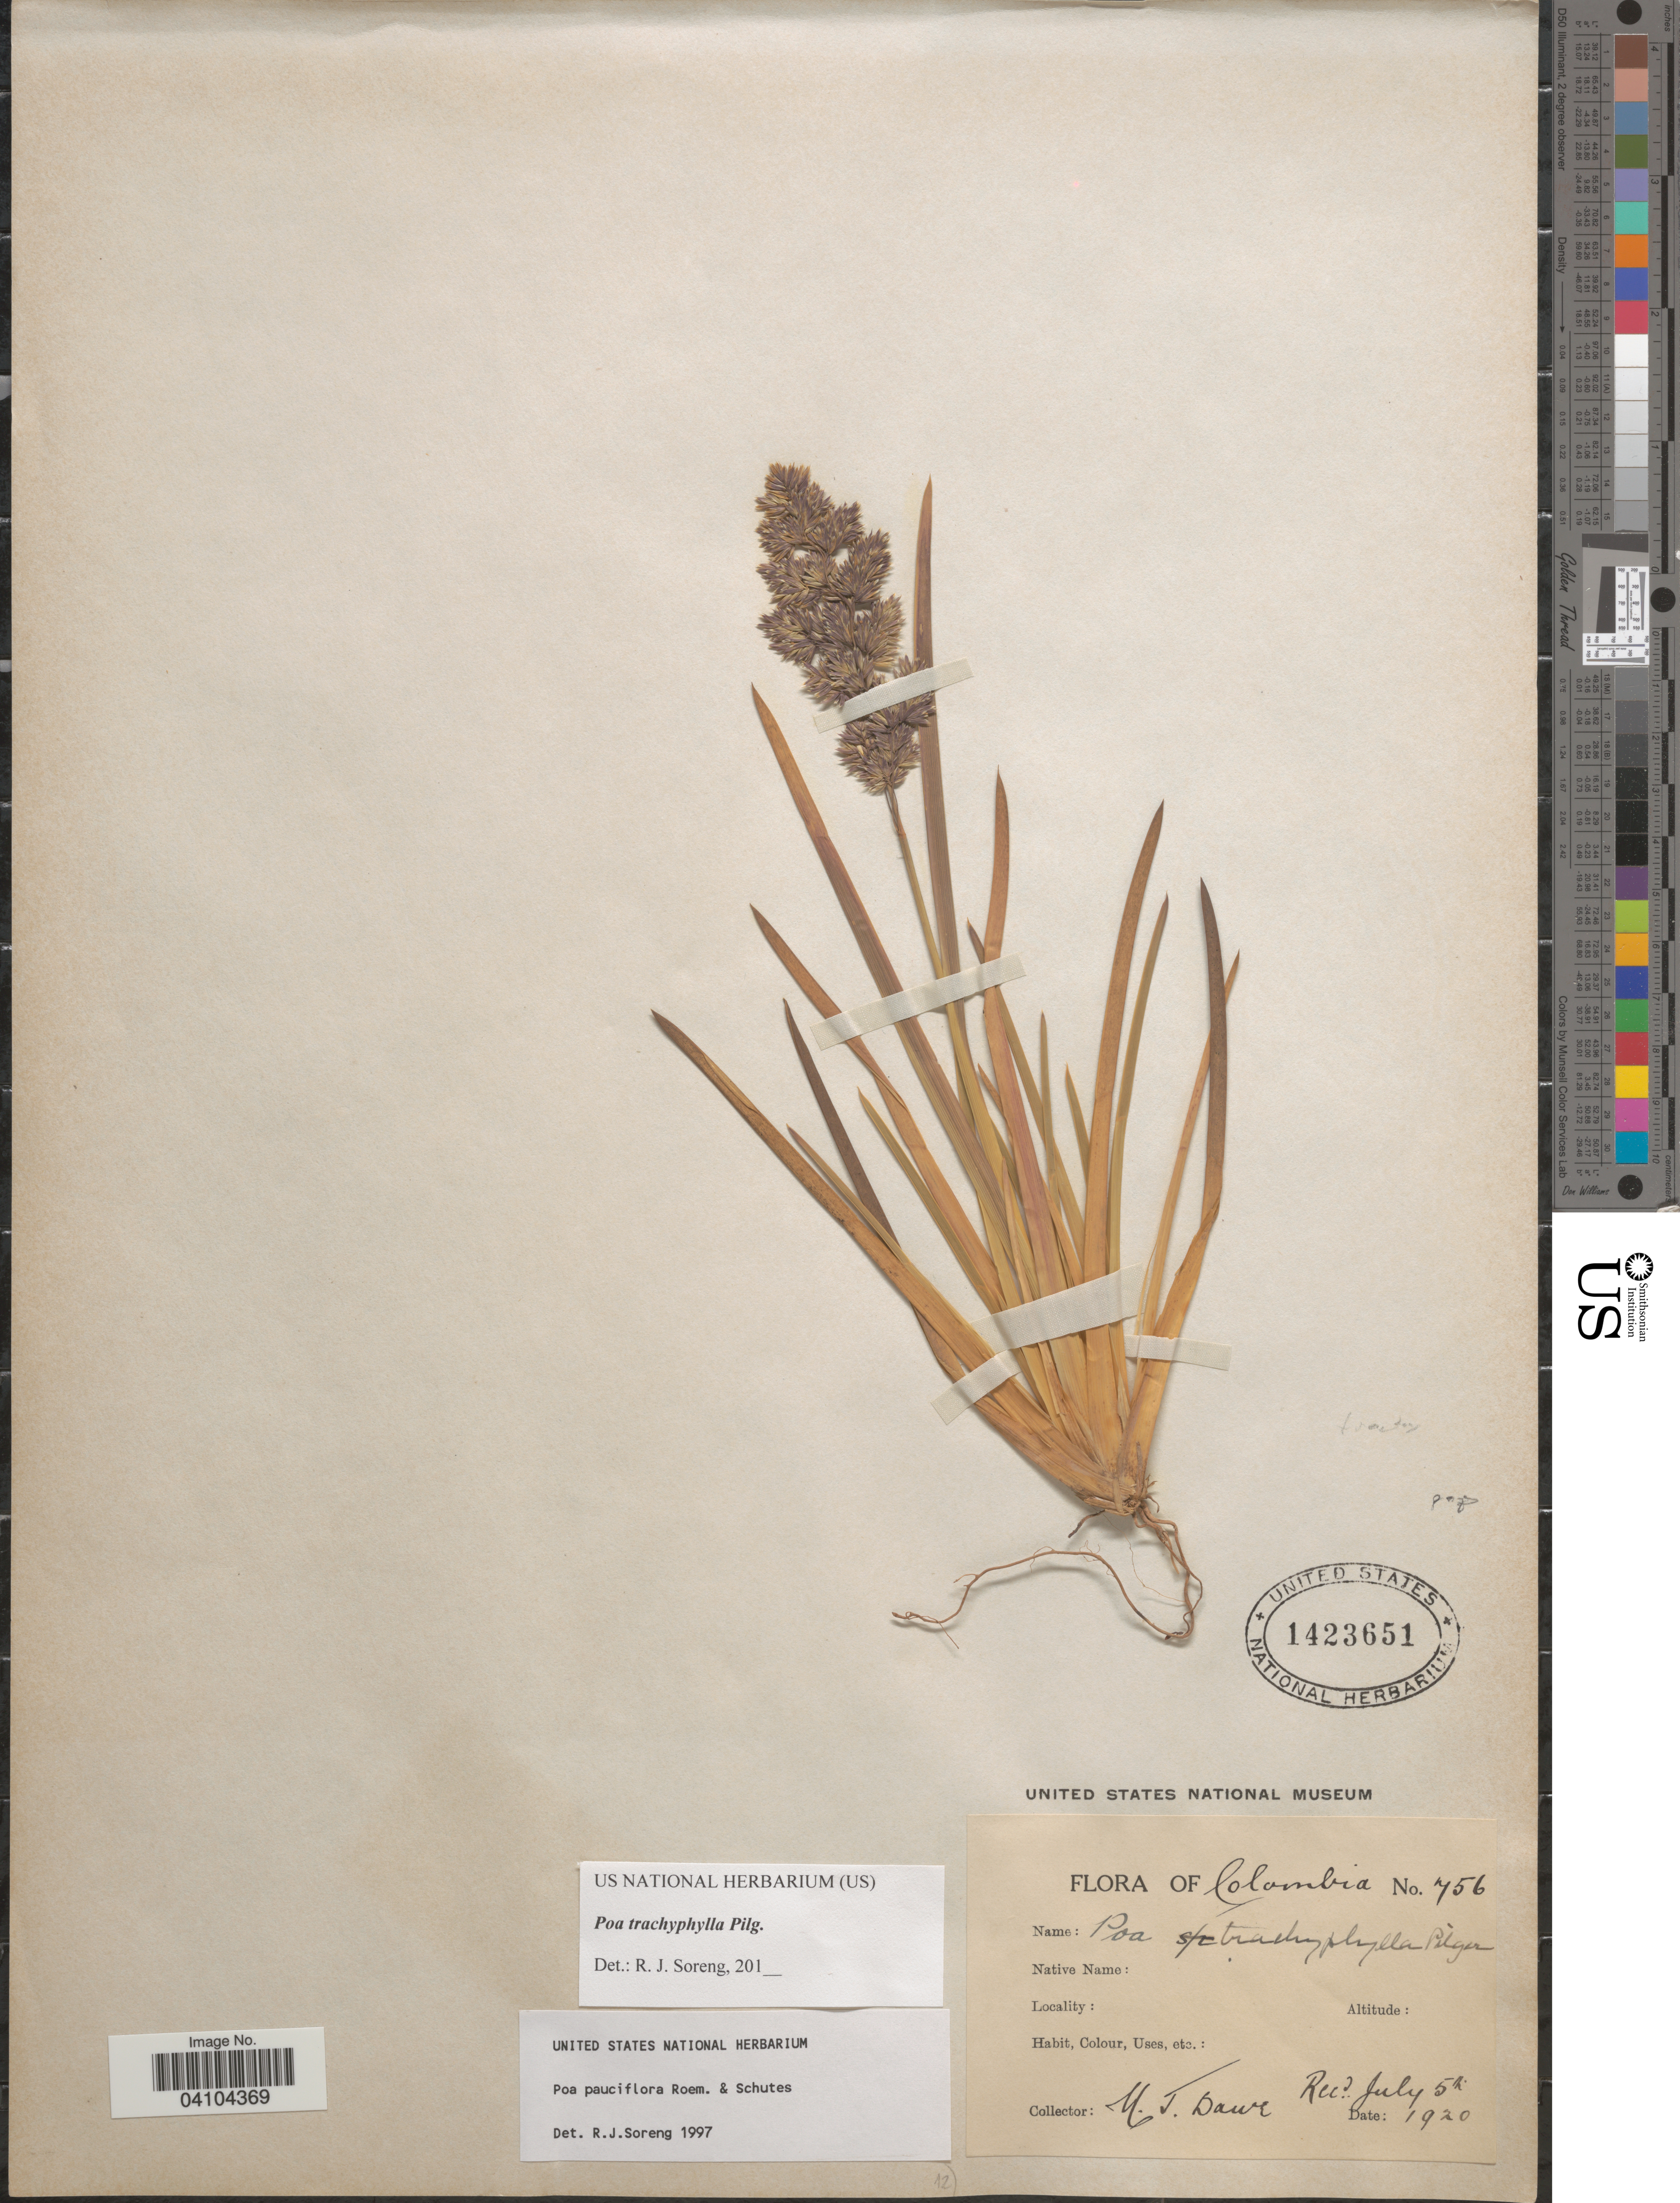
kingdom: Plantae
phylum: Tracheophyta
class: Liliopsida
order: Poales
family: Poaceae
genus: Poa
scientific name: Poa trachyphylla Hack., nom. illeg.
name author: Hack.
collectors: M. T. Dawe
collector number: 756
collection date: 1920-07-05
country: Colombia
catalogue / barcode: US 1423651